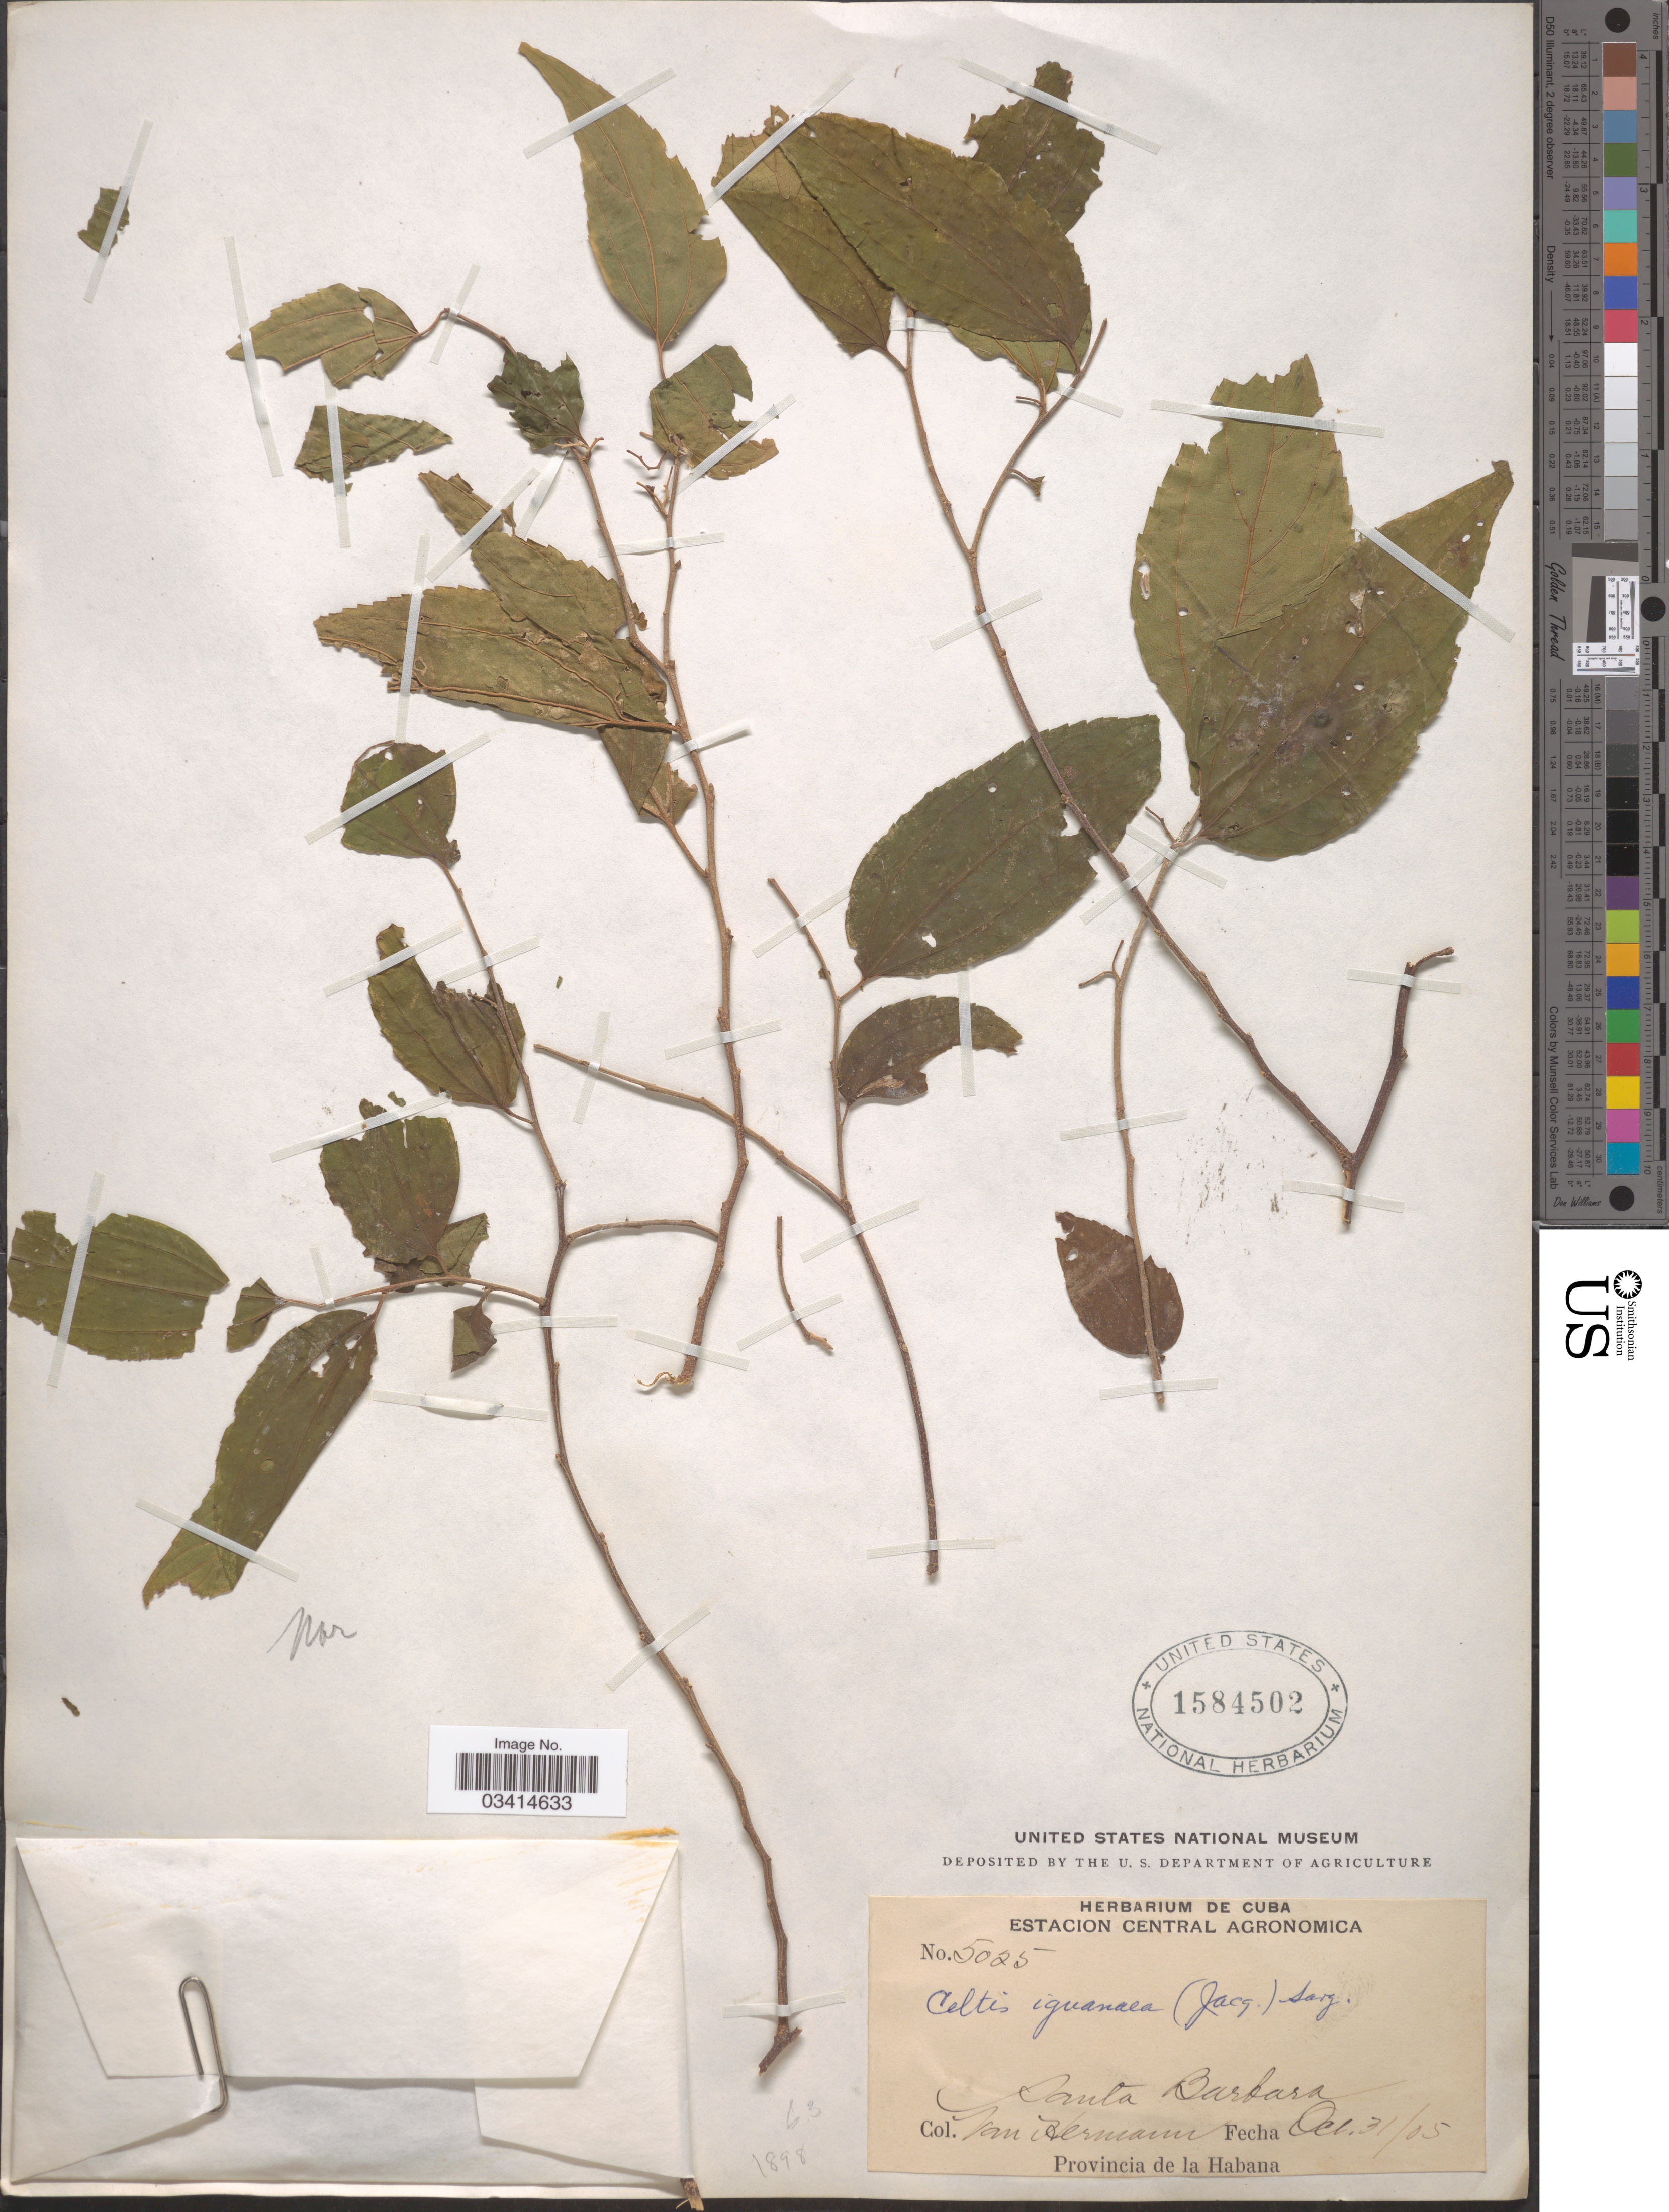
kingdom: Plantae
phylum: Tracheophyta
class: Magnoliopsida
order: Rosales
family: Cannabaceae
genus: Celtis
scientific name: Celtis iguanaea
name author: (Jacq.) Sarg.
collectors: Van Hermann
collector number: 5025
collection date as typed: Transcribed d/m/y: 31/10/5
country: Cuba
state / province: La Habana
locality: Santa Barbara.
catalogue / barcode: US 1584502